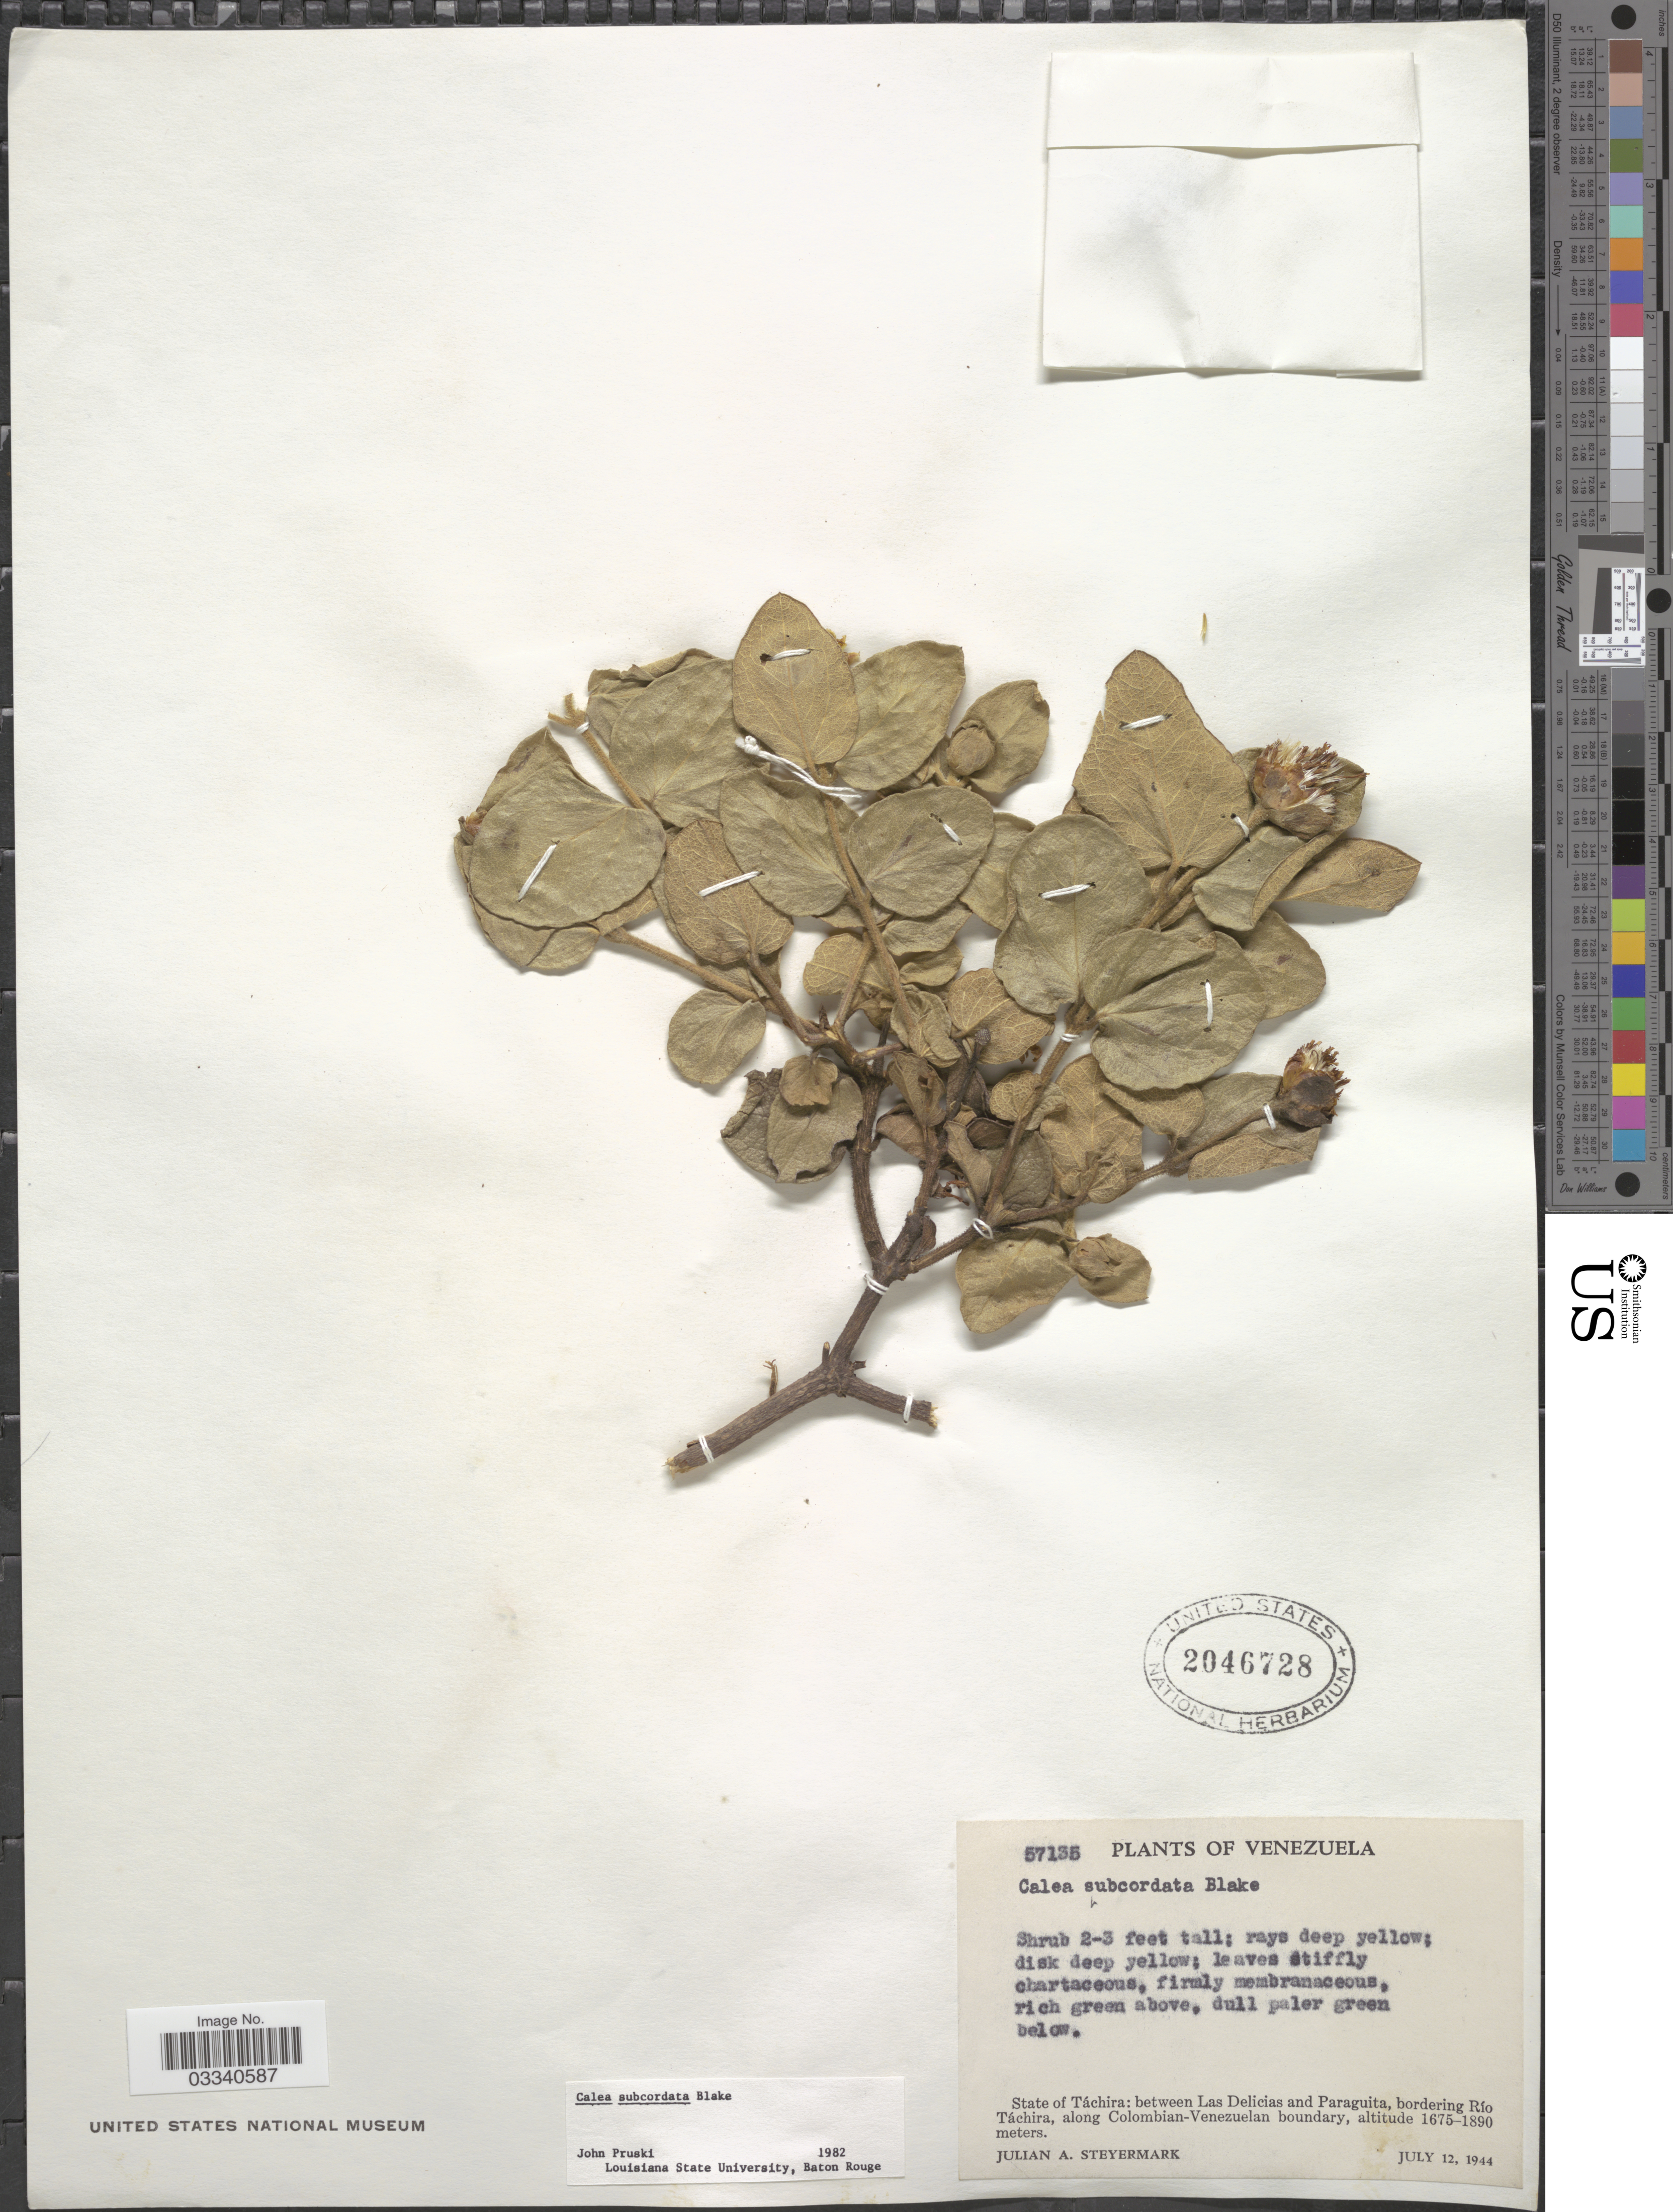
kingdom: Plantae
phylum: Tracheophyta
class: Magnoliopsida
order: Asterales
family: Asteraceae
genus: Calea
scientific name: Calea subcordata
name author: S.F. Blake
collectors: J. Steyermark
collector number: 57135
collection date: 1944-07-12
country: Venezuela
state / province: Tachira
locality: Between Las Delicias and Paraguita, bordering Río Táchira, along Colombian-Venezuelan boundary.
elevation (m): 1675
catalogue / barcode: US 2046728